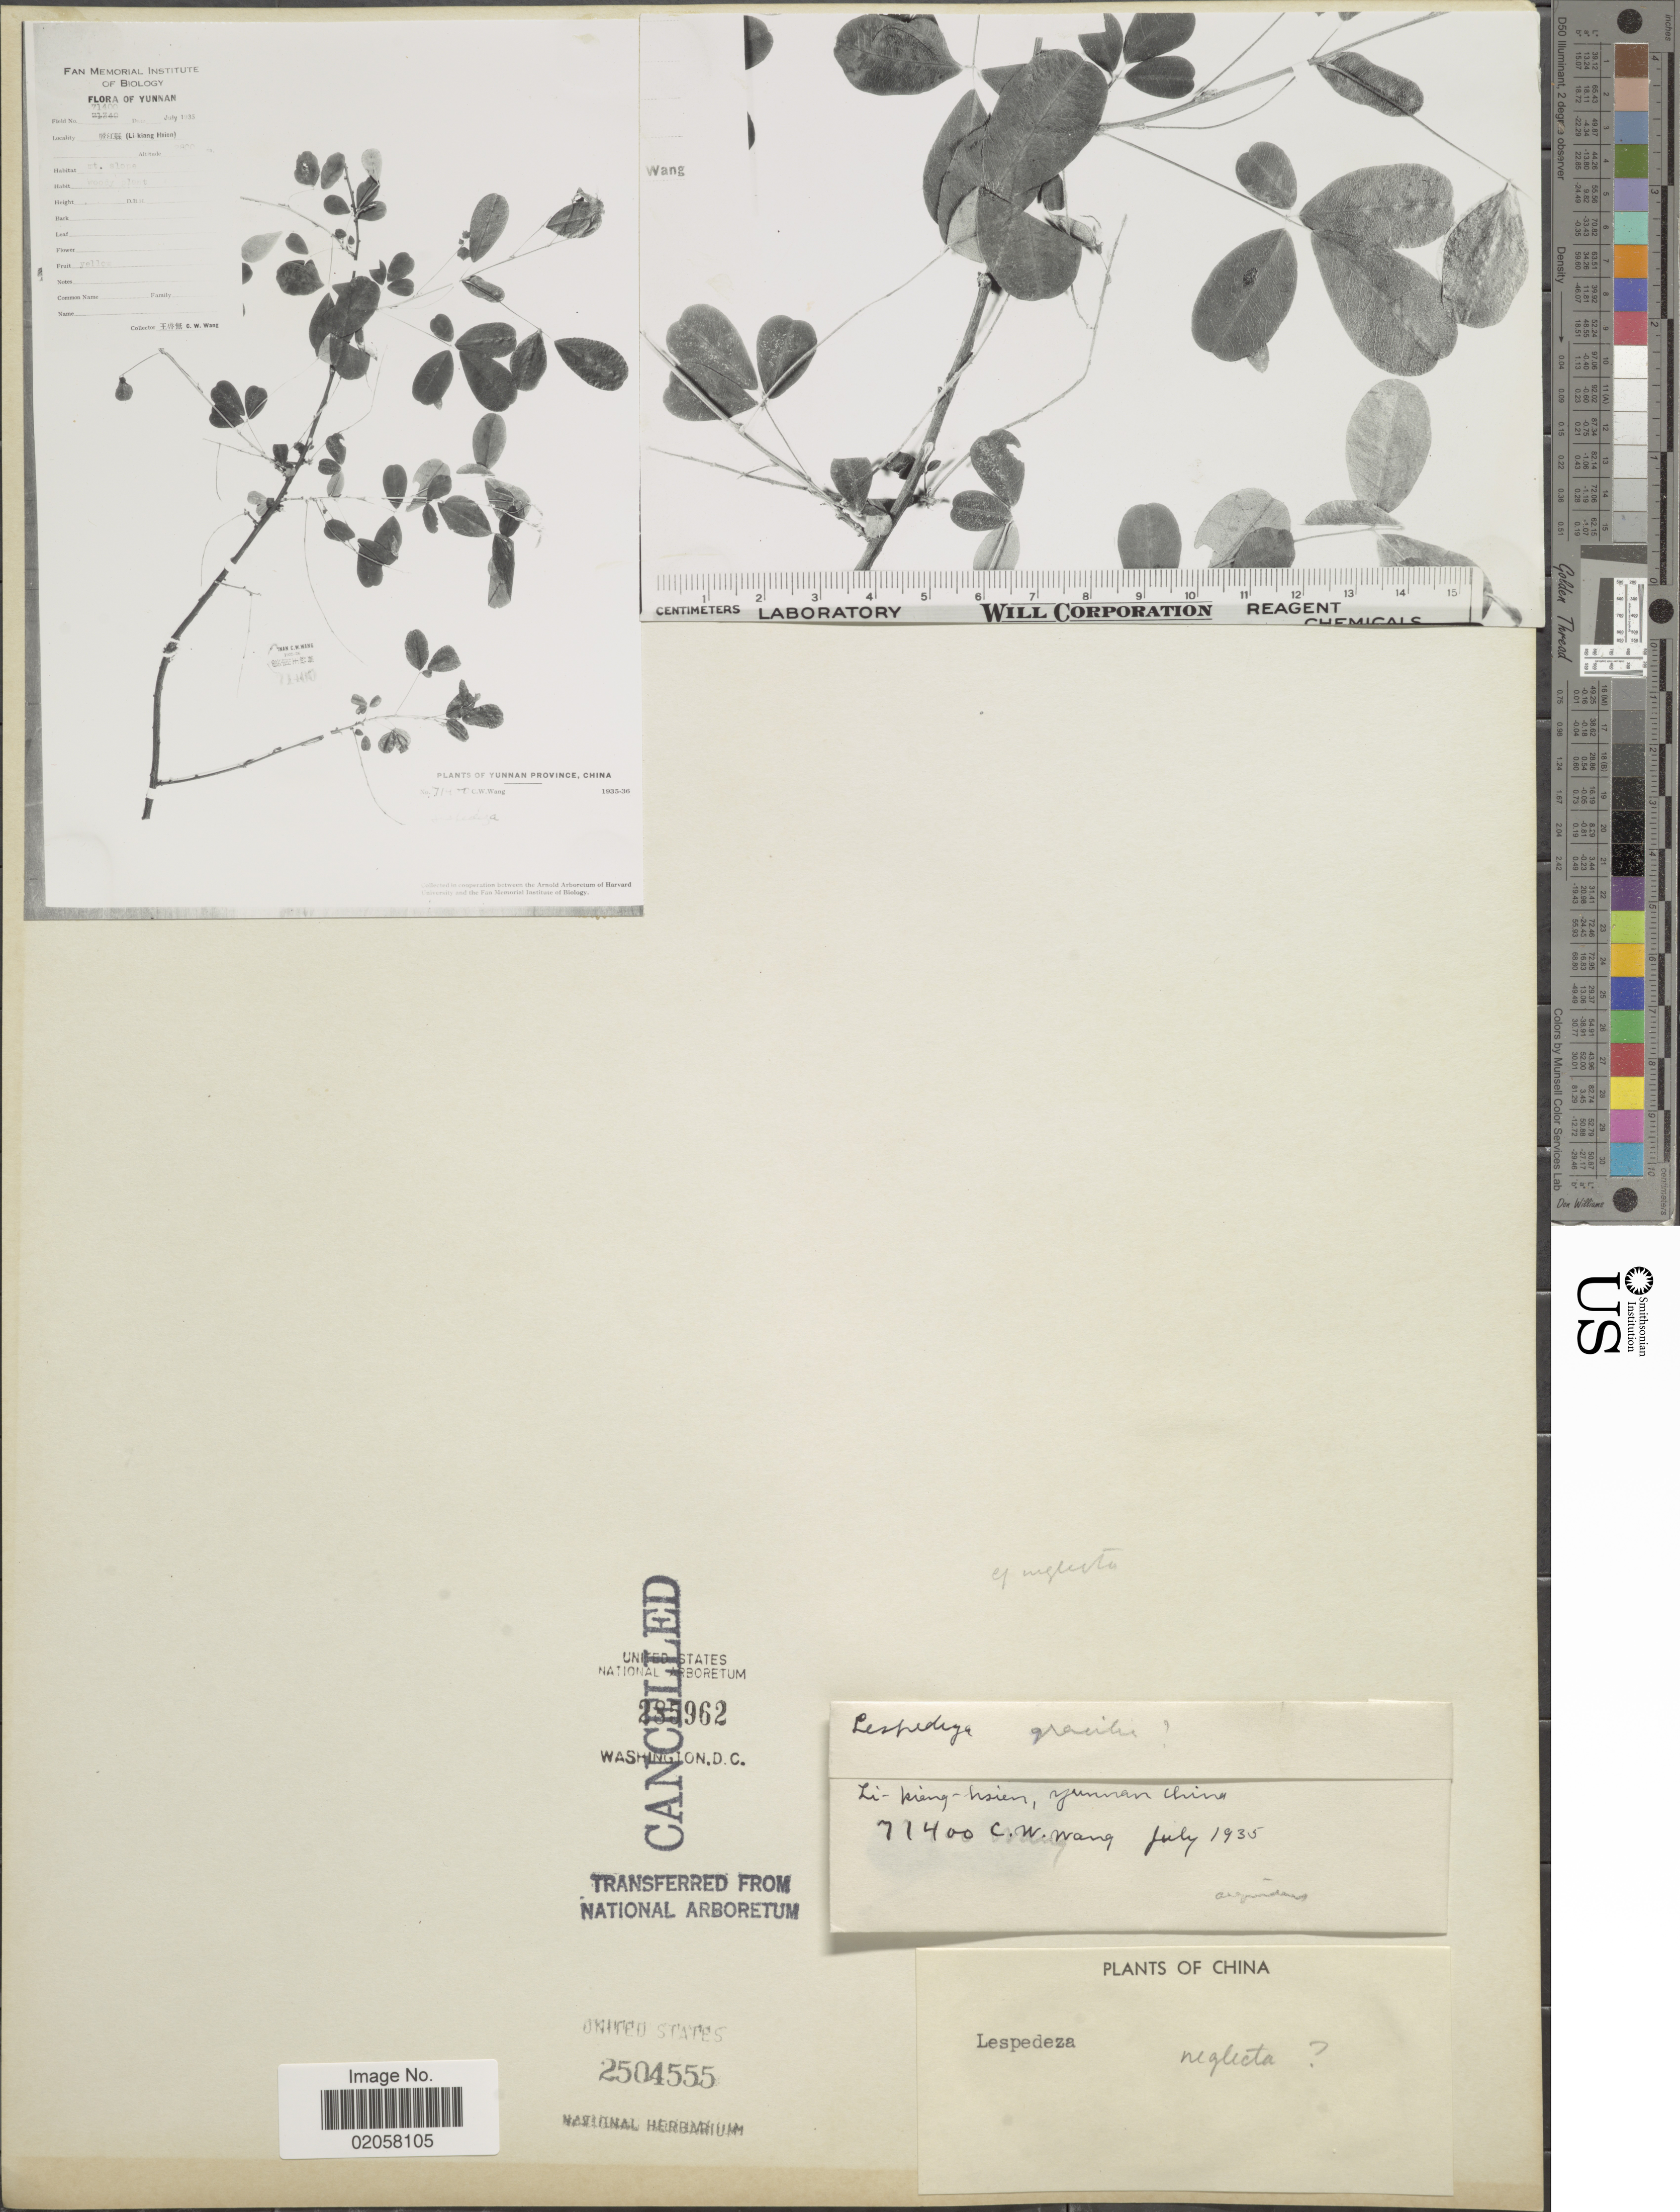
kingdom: Plantae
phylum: Tracheophyta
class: Magnoliopsida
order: Fabales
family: Fabaceae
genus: Lespedeza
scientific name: Lespedeza sp.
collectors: C. W. Wang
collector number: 71400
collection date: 1935-07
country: China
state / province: Yunnan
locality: Li-kieng-hsien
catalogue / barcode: US 2504555